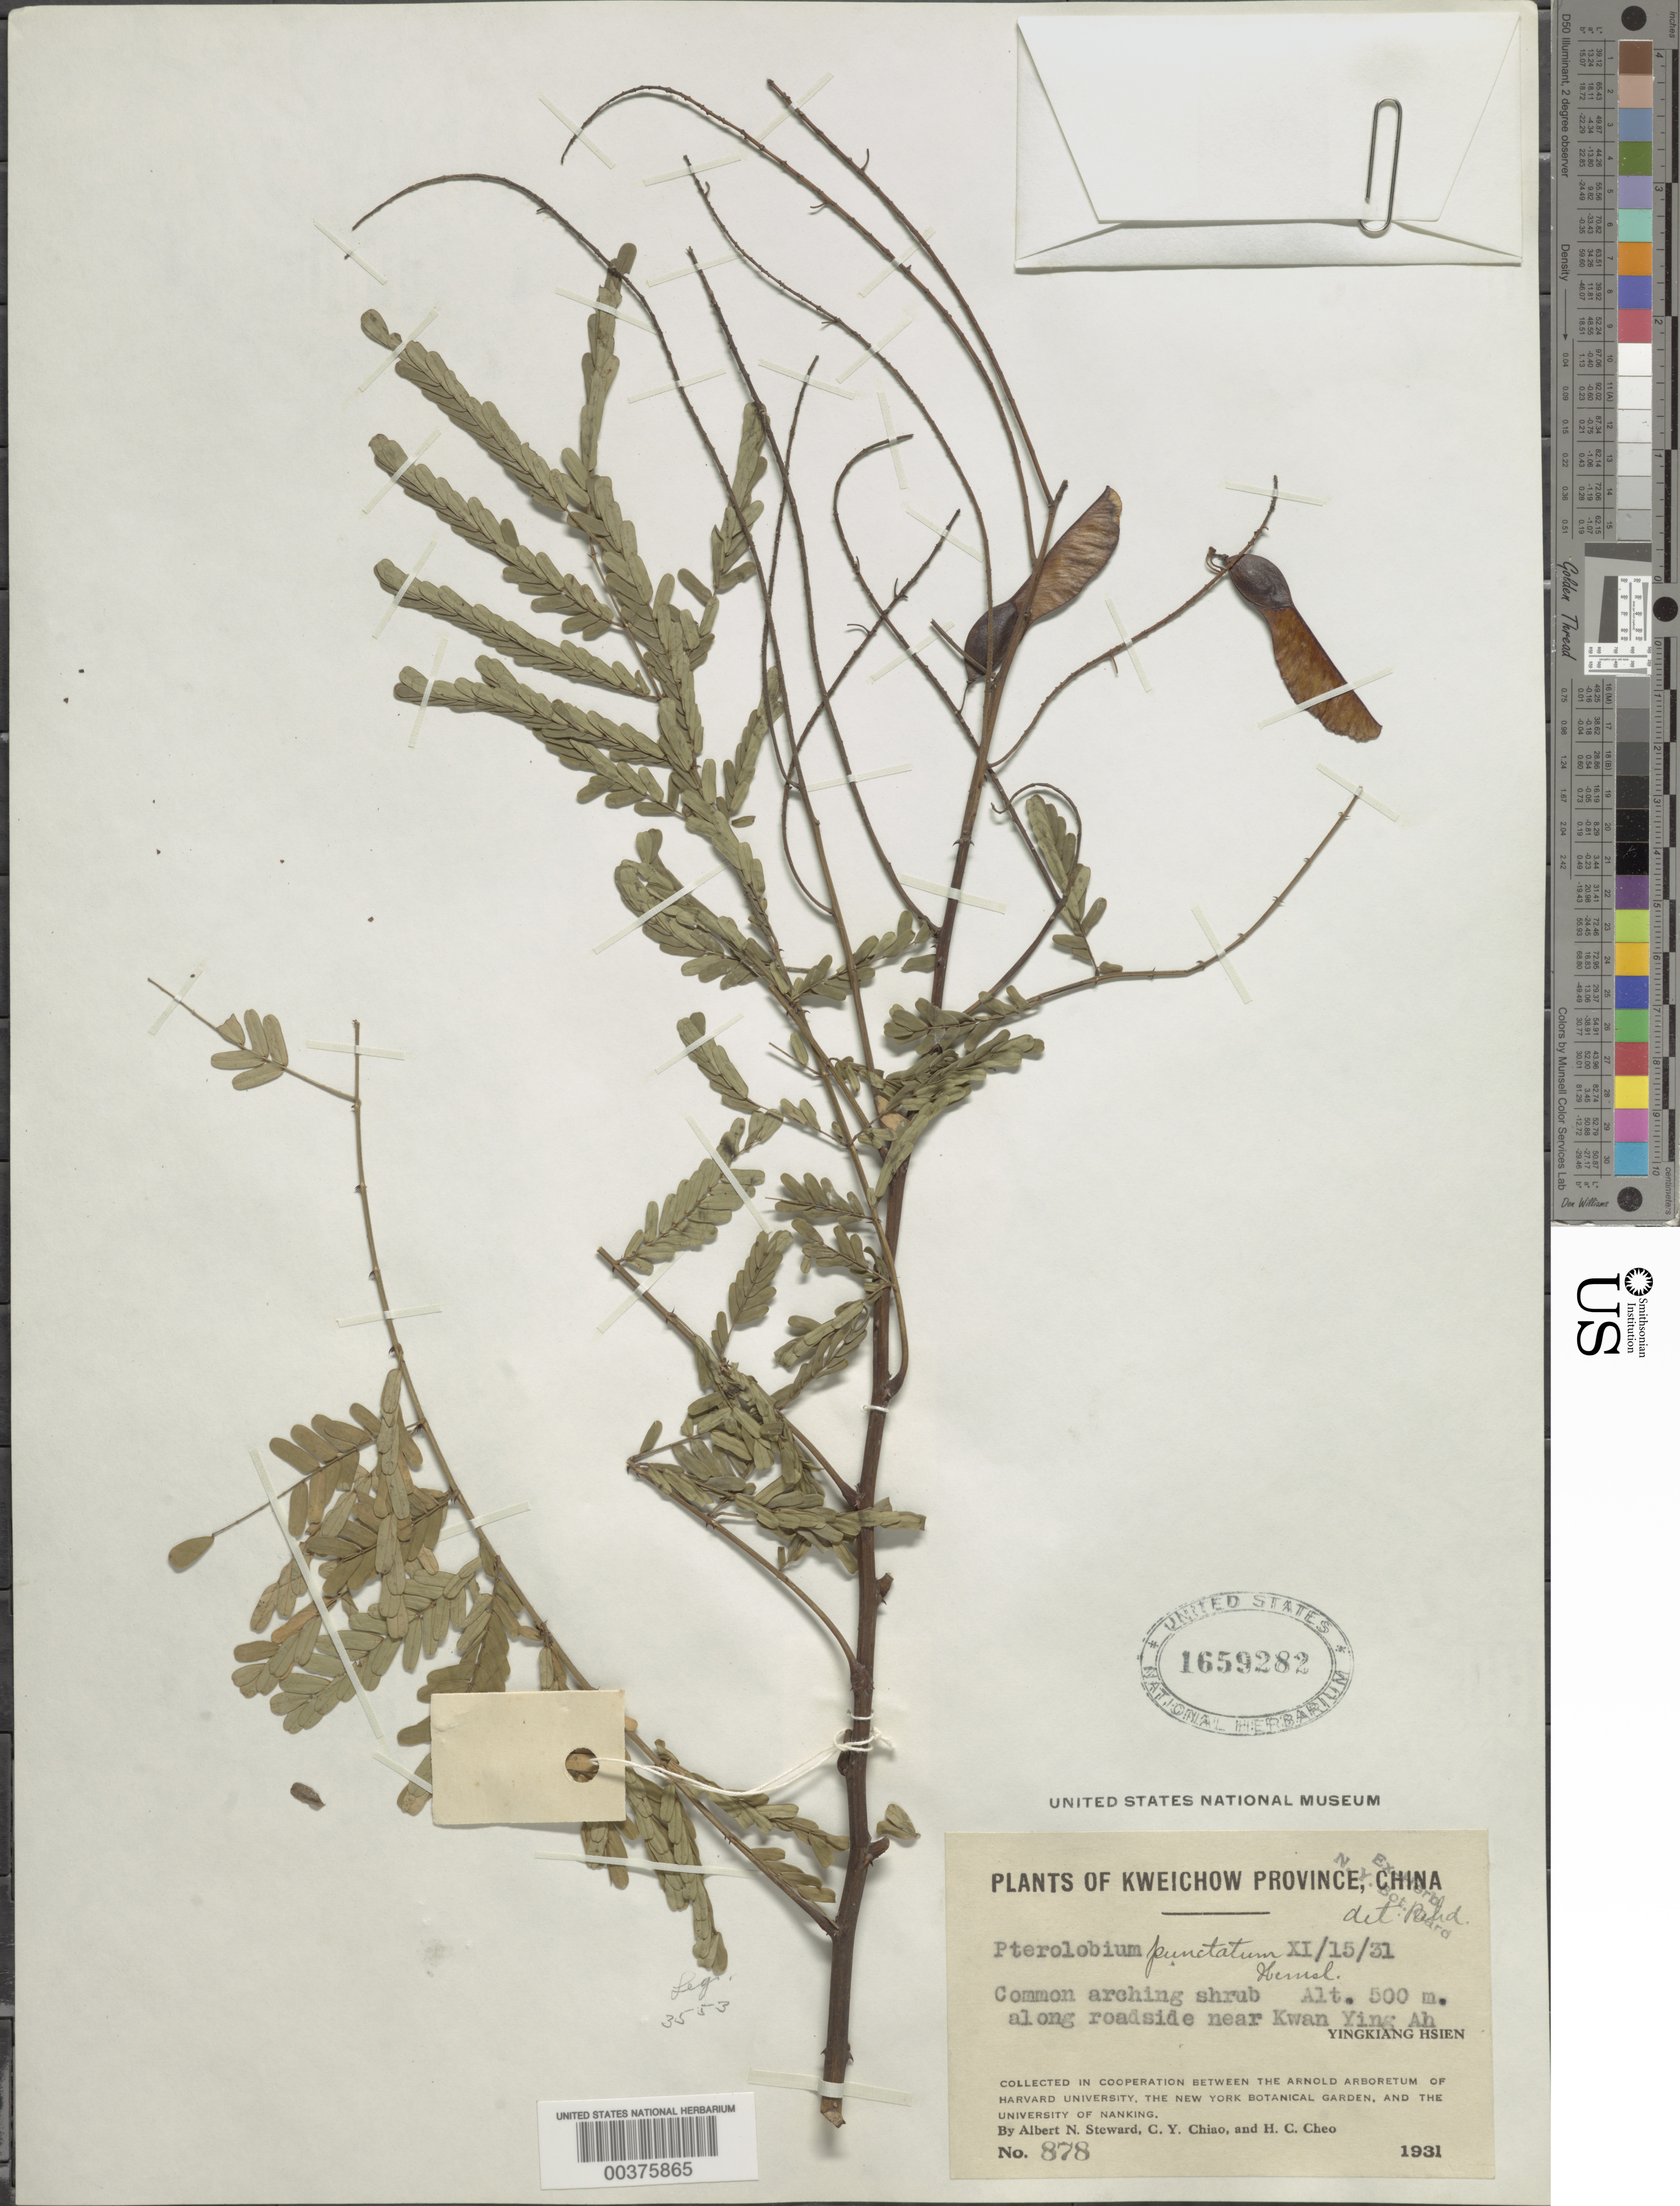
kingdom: Plantae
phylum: Tracheophyta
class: Magnoliopsida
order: Fabales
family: Fabaceae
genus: Pterolobium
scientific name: Pterolobium punctatum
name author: Hemsl.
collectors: A. N. Steward, C. Y. Chiao & H. Cheo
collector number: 878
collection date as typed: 15 Nov 1931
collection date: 1931-11-15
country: China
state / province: Guizhou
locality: Near kwan ying ah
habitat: Along roadside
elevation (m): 500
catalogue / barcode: US 1659282